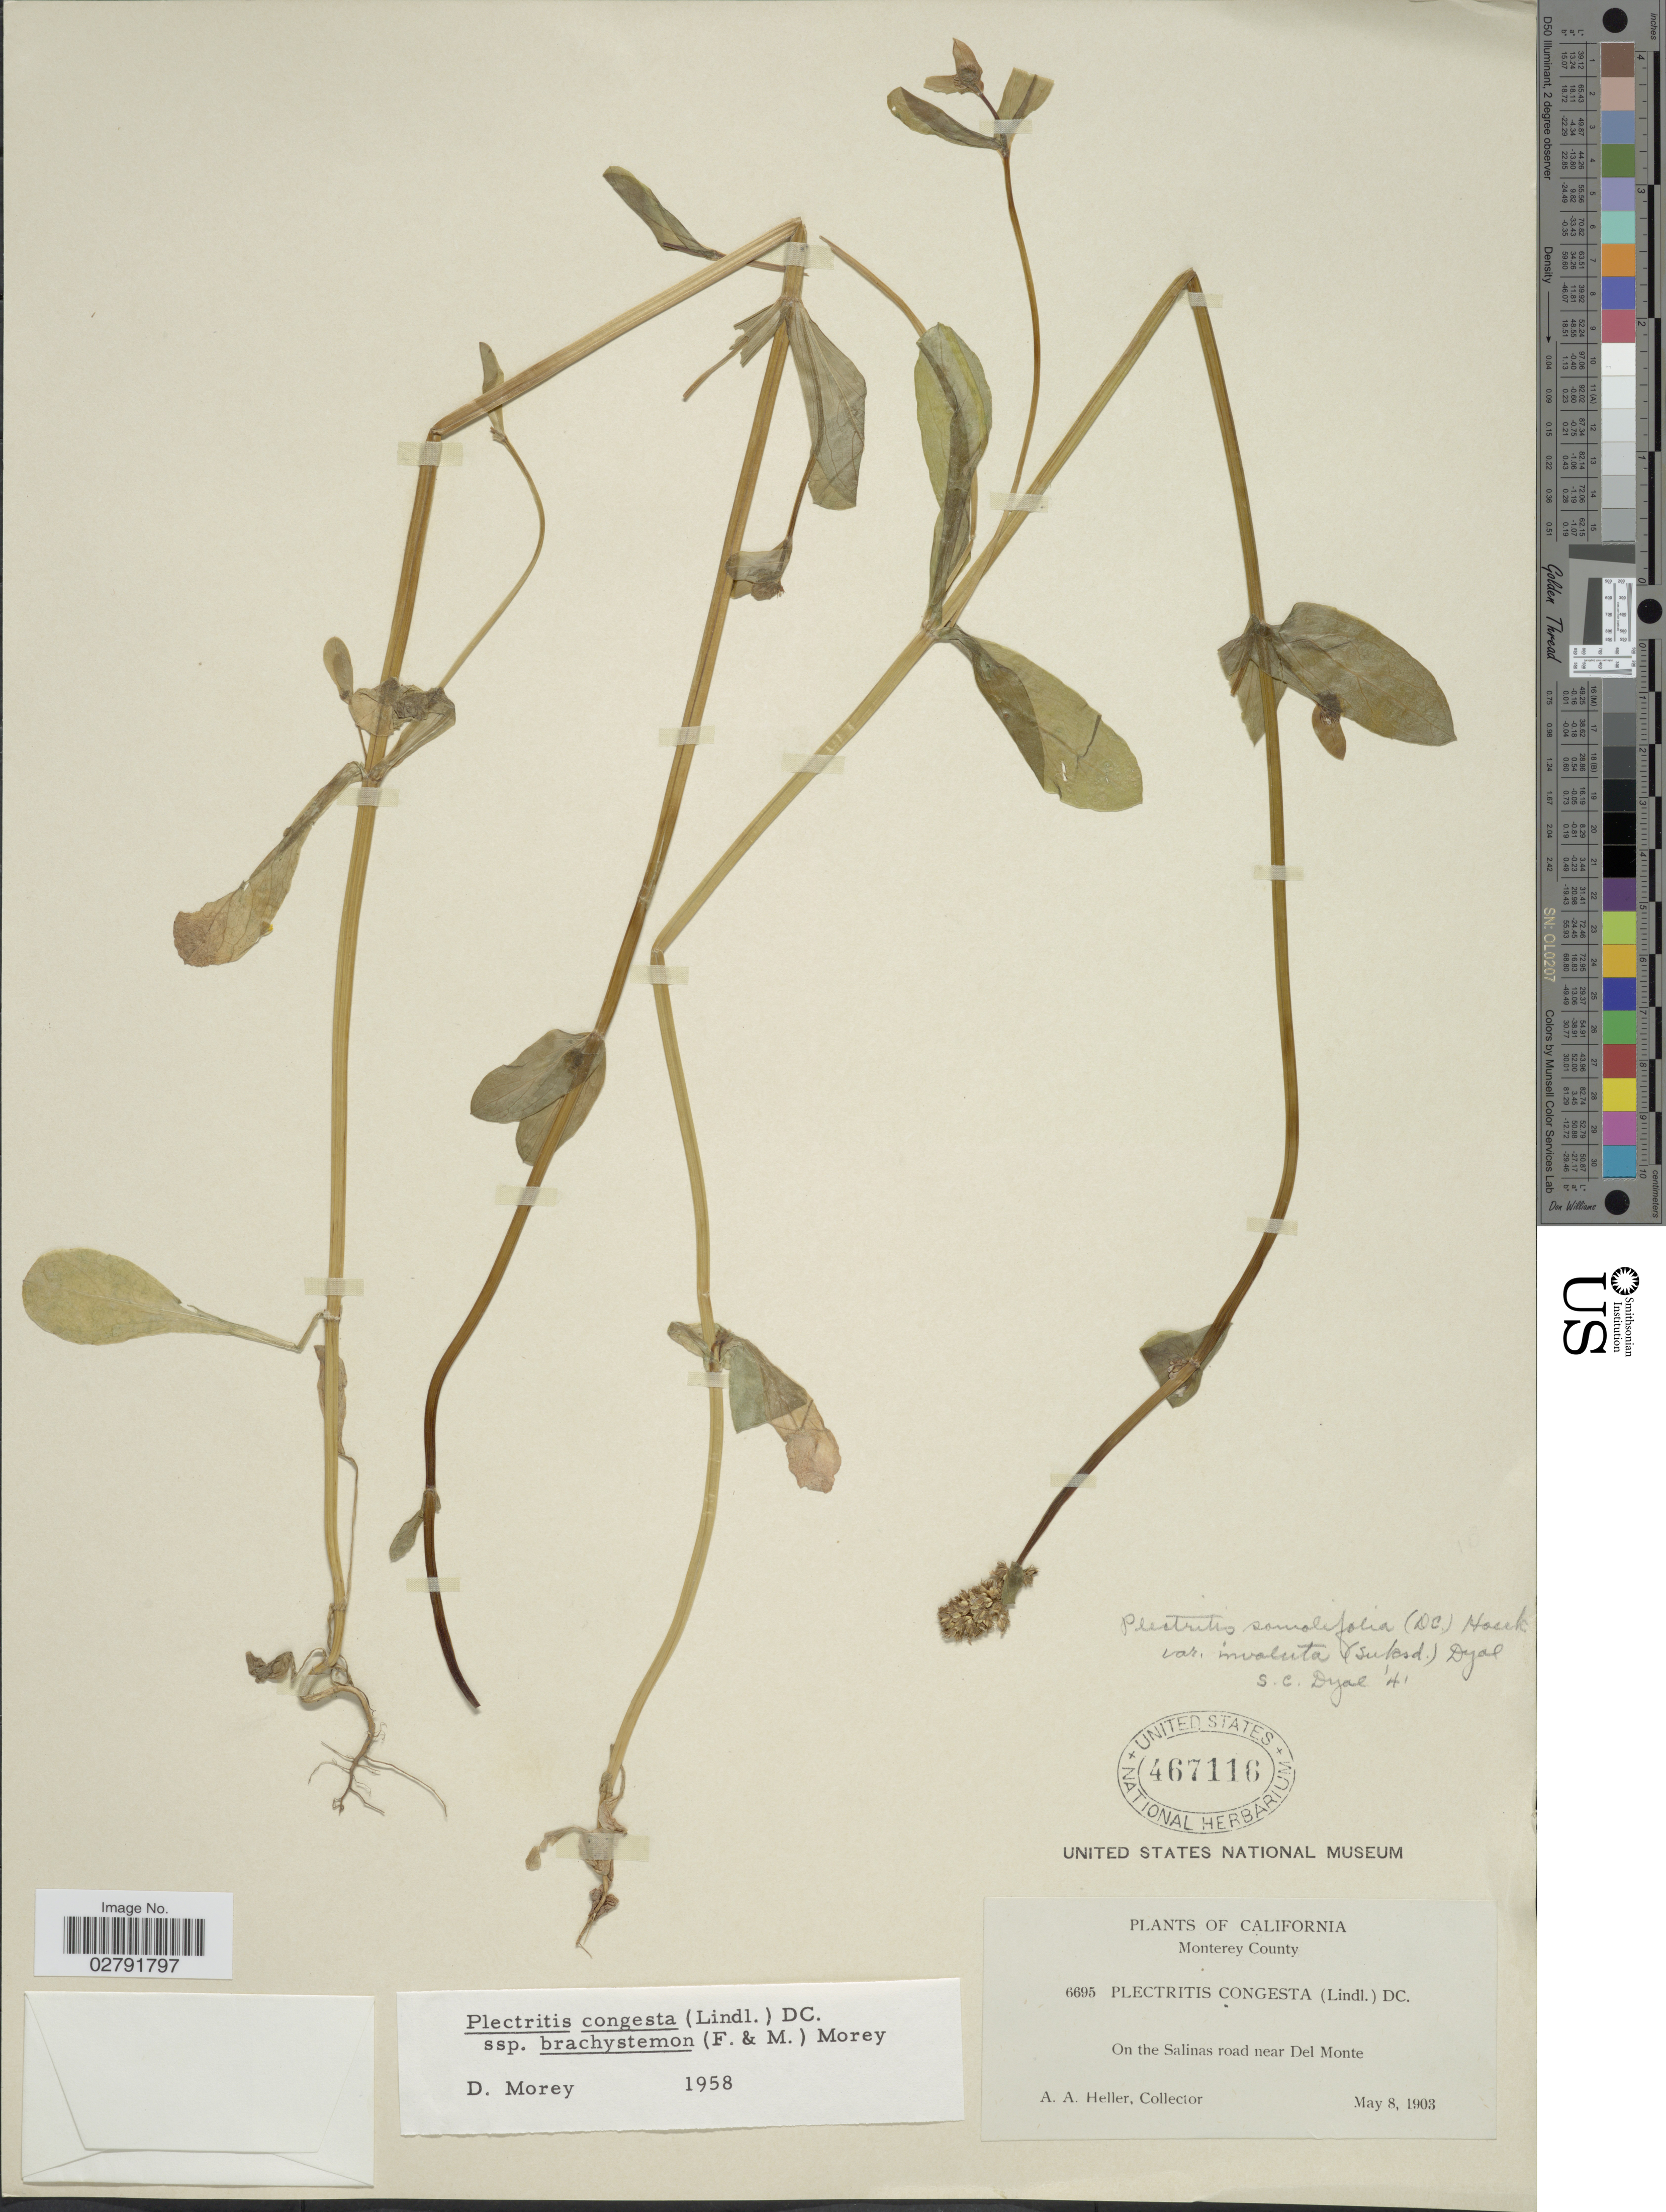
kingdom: Plantae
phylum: Tracheophyta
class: Magnoliopsida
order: Dipsacales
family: Caprifoliaceae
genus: Plectritis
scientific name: Plectritis congesta subsp. brachystemon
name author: (Fisch. & C.A. Mey.) Morey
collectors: A. A. Heller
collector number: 6695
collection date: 1903-05-08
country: United States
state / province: California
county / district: Monterey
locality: Monterey County. On the Salinas road near Del Monte.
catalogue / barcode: US 467116